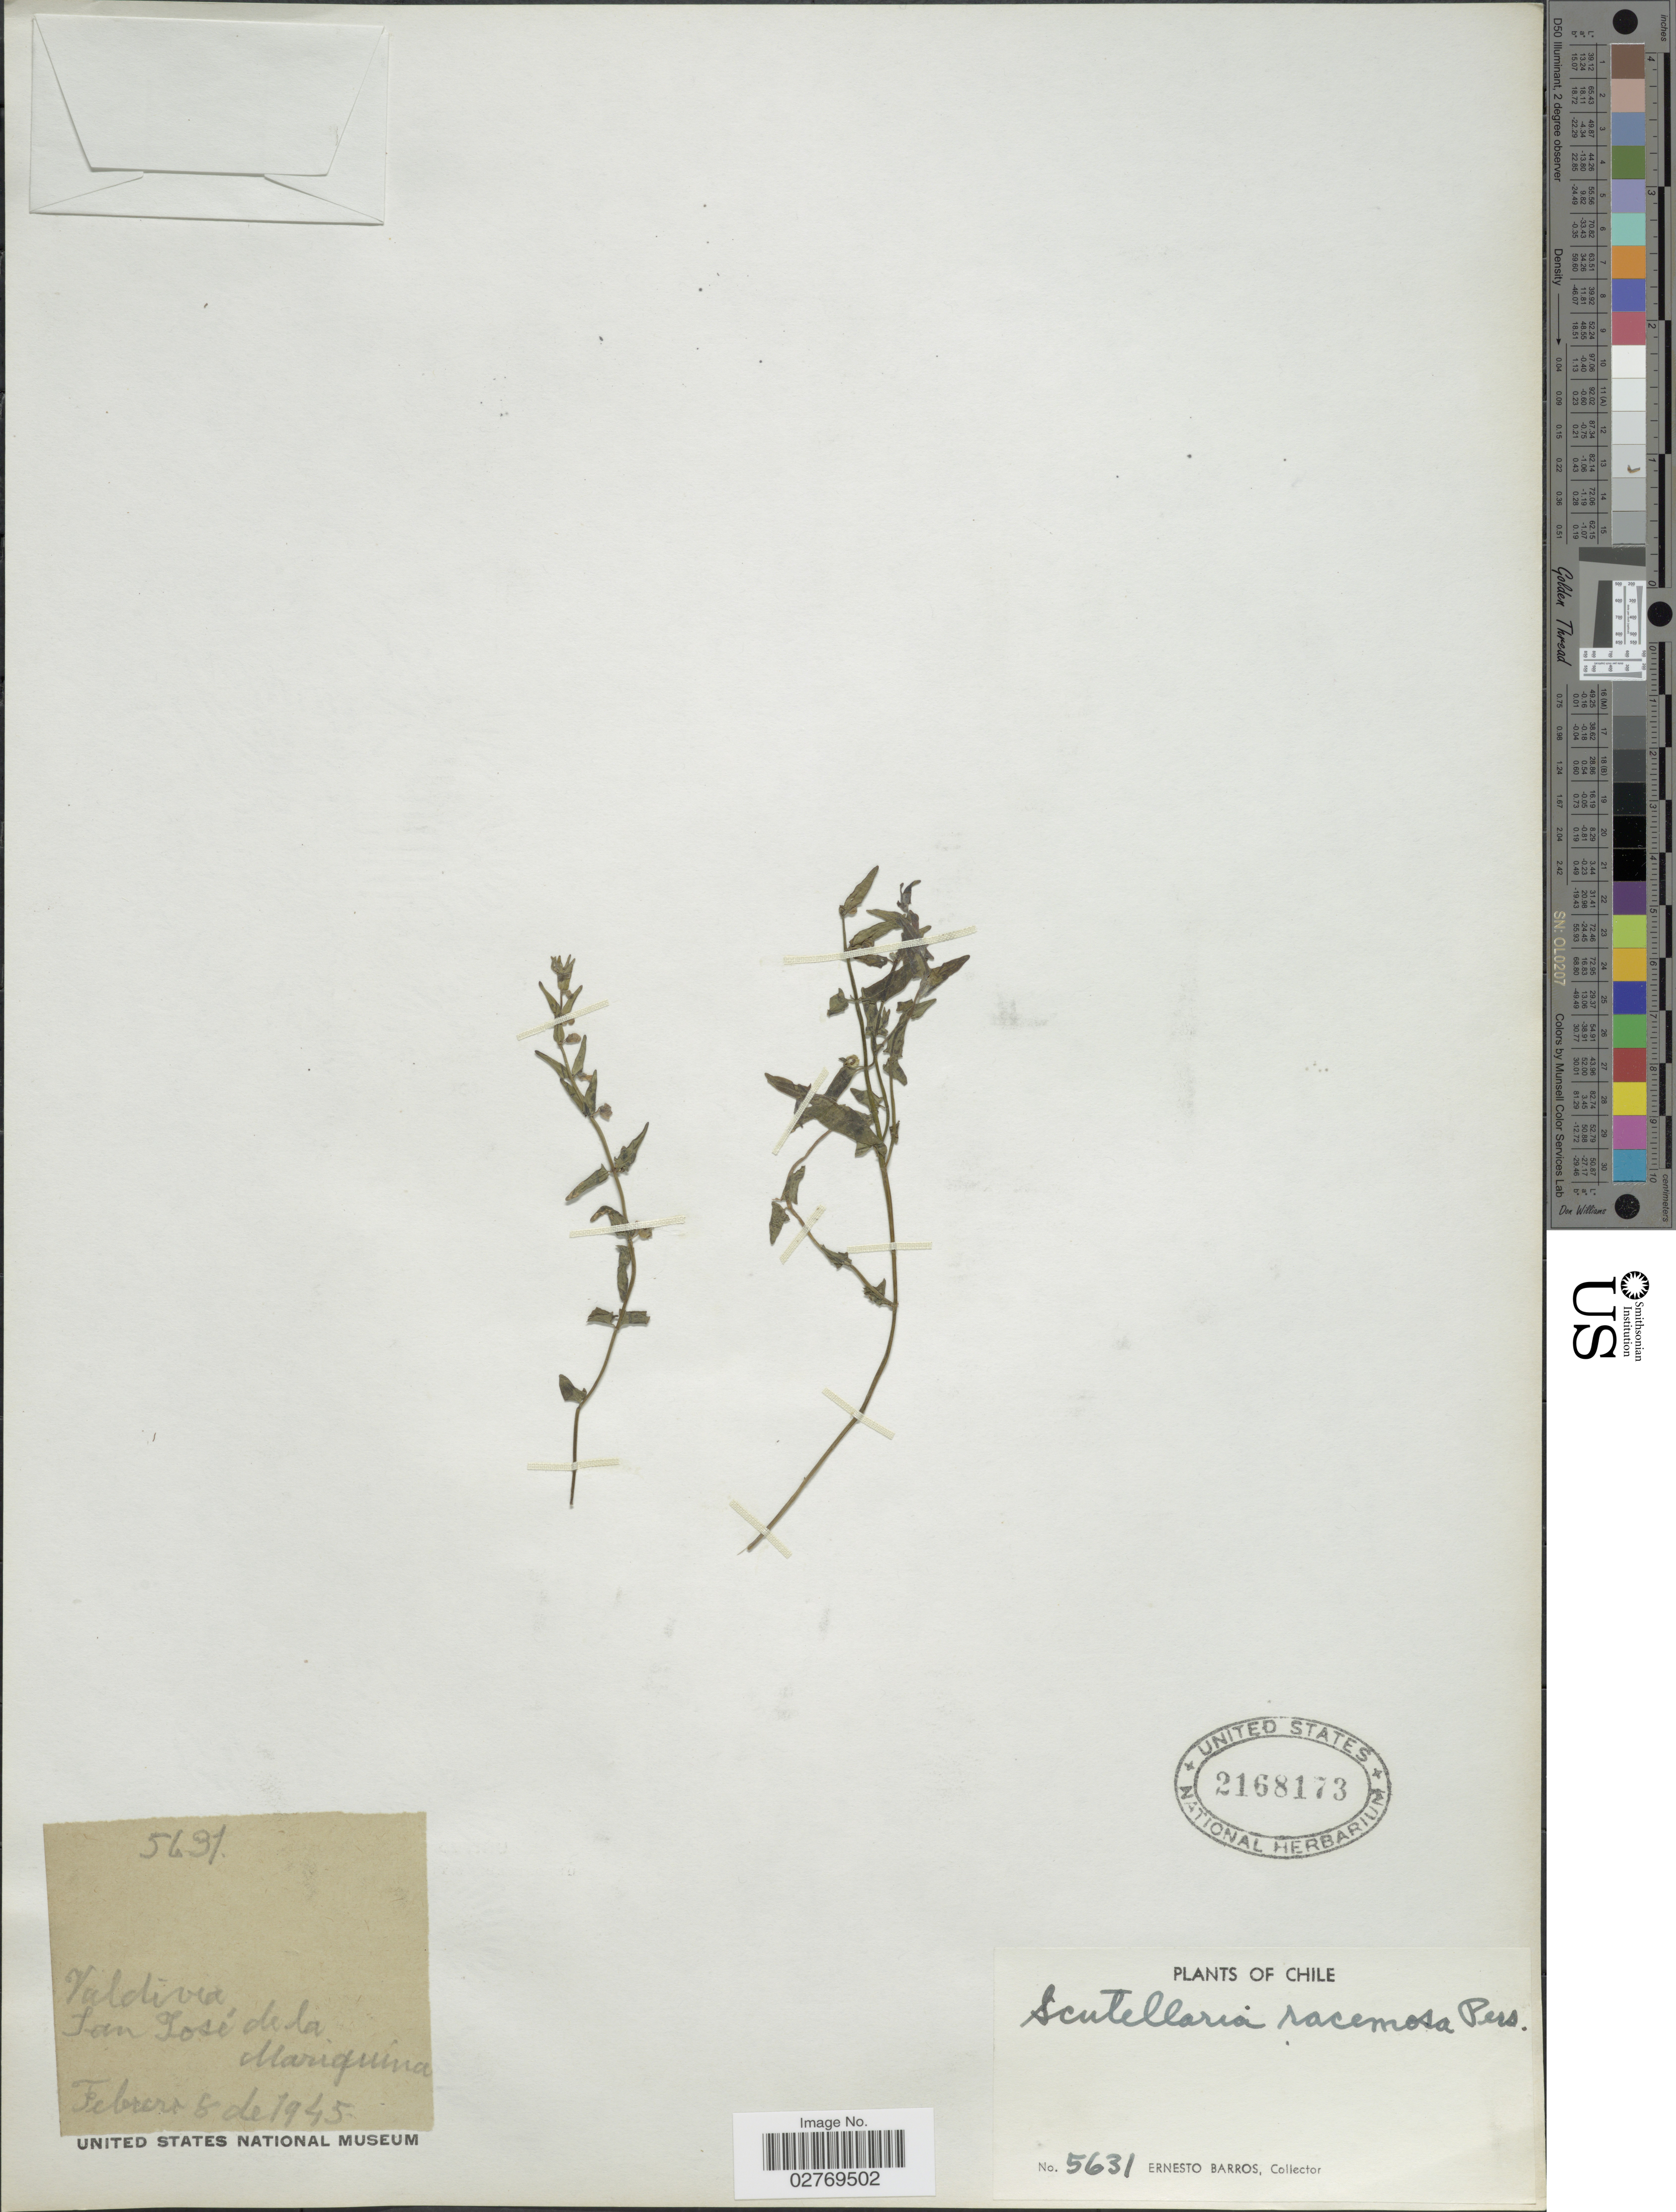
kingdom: Plantae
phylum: Tracheophyta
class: Magnoliopsida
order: Lamiales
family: Lamiaceae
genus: Scutellaria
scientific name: Scutellaria racemosa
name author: Pers.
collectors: E. Barros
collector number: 5631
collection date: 1945-02-08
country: Chile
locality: Valdivia, San José de la Mariquina.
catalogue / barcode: US 2168173